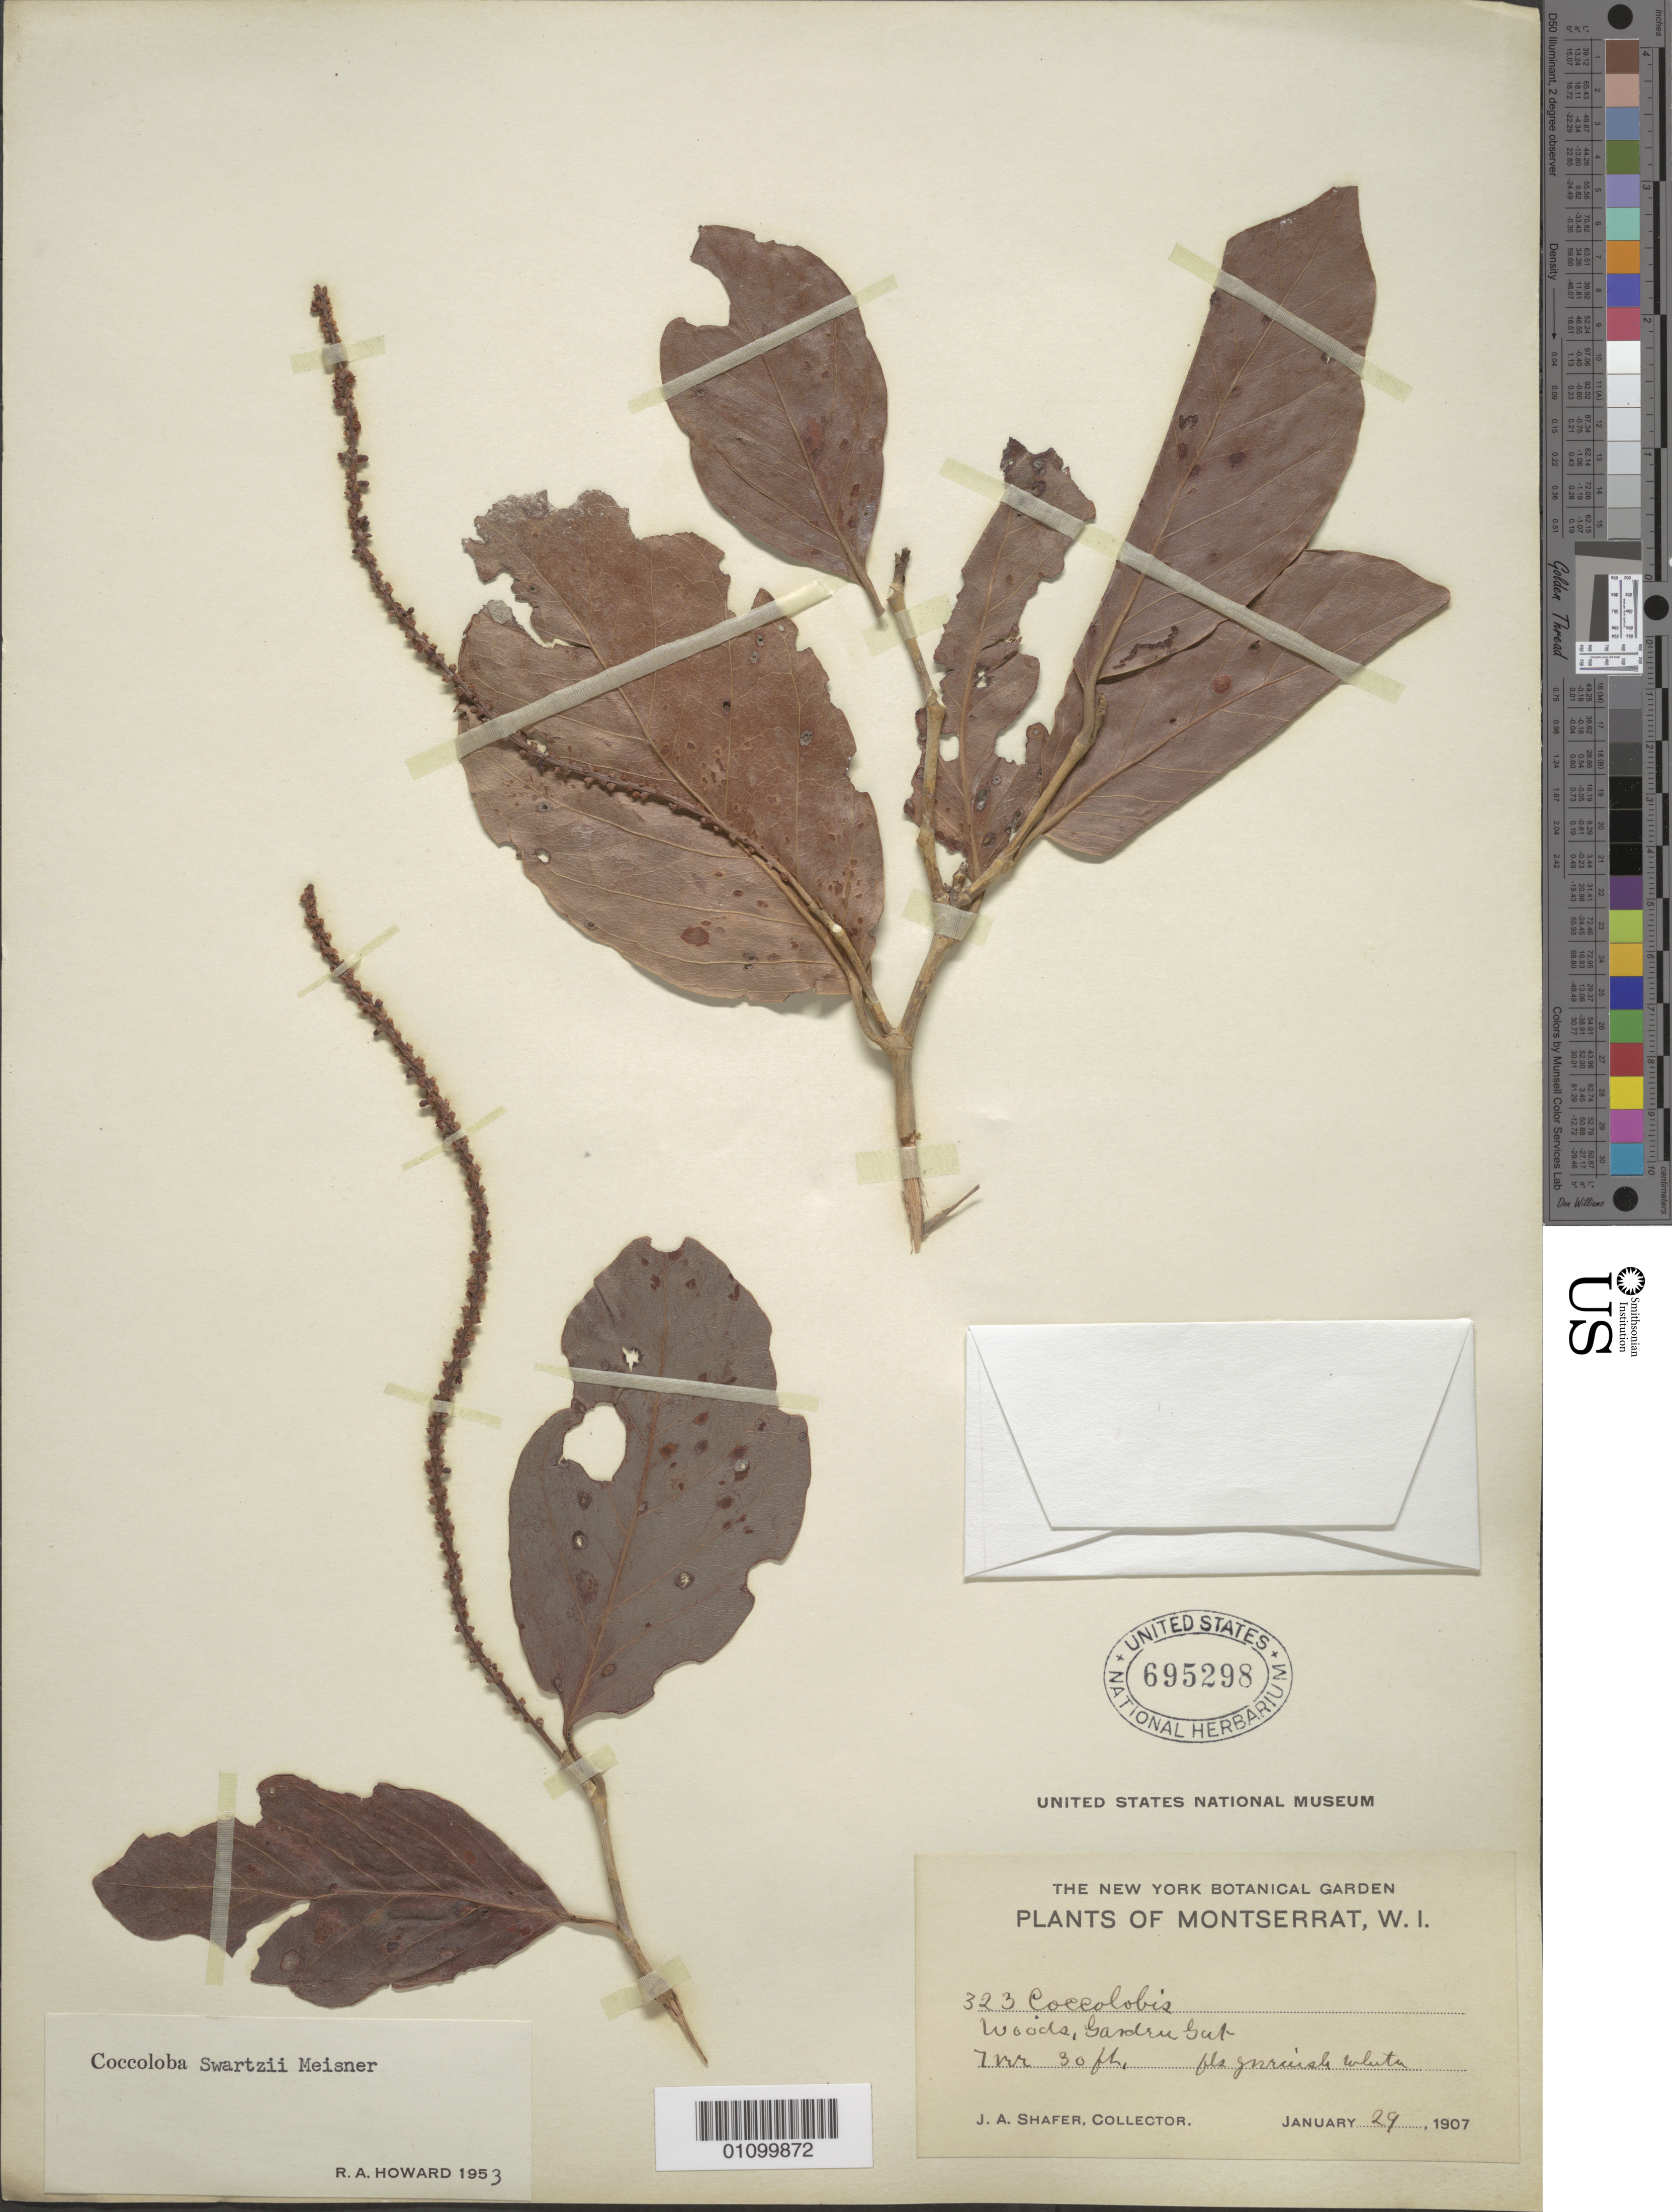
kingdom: Plantae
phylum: Tracheophyta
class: Magnoliopsida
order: Caryophyllales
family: Polygonaceae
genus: Coccoloba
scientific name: Coccoloba swartzii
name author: Meisn.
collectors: J. A. Shafer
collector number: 323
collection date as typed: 29 Jan 1907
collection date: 1907-01-29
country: Montserrat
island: Montserrat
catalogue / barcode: US 695298